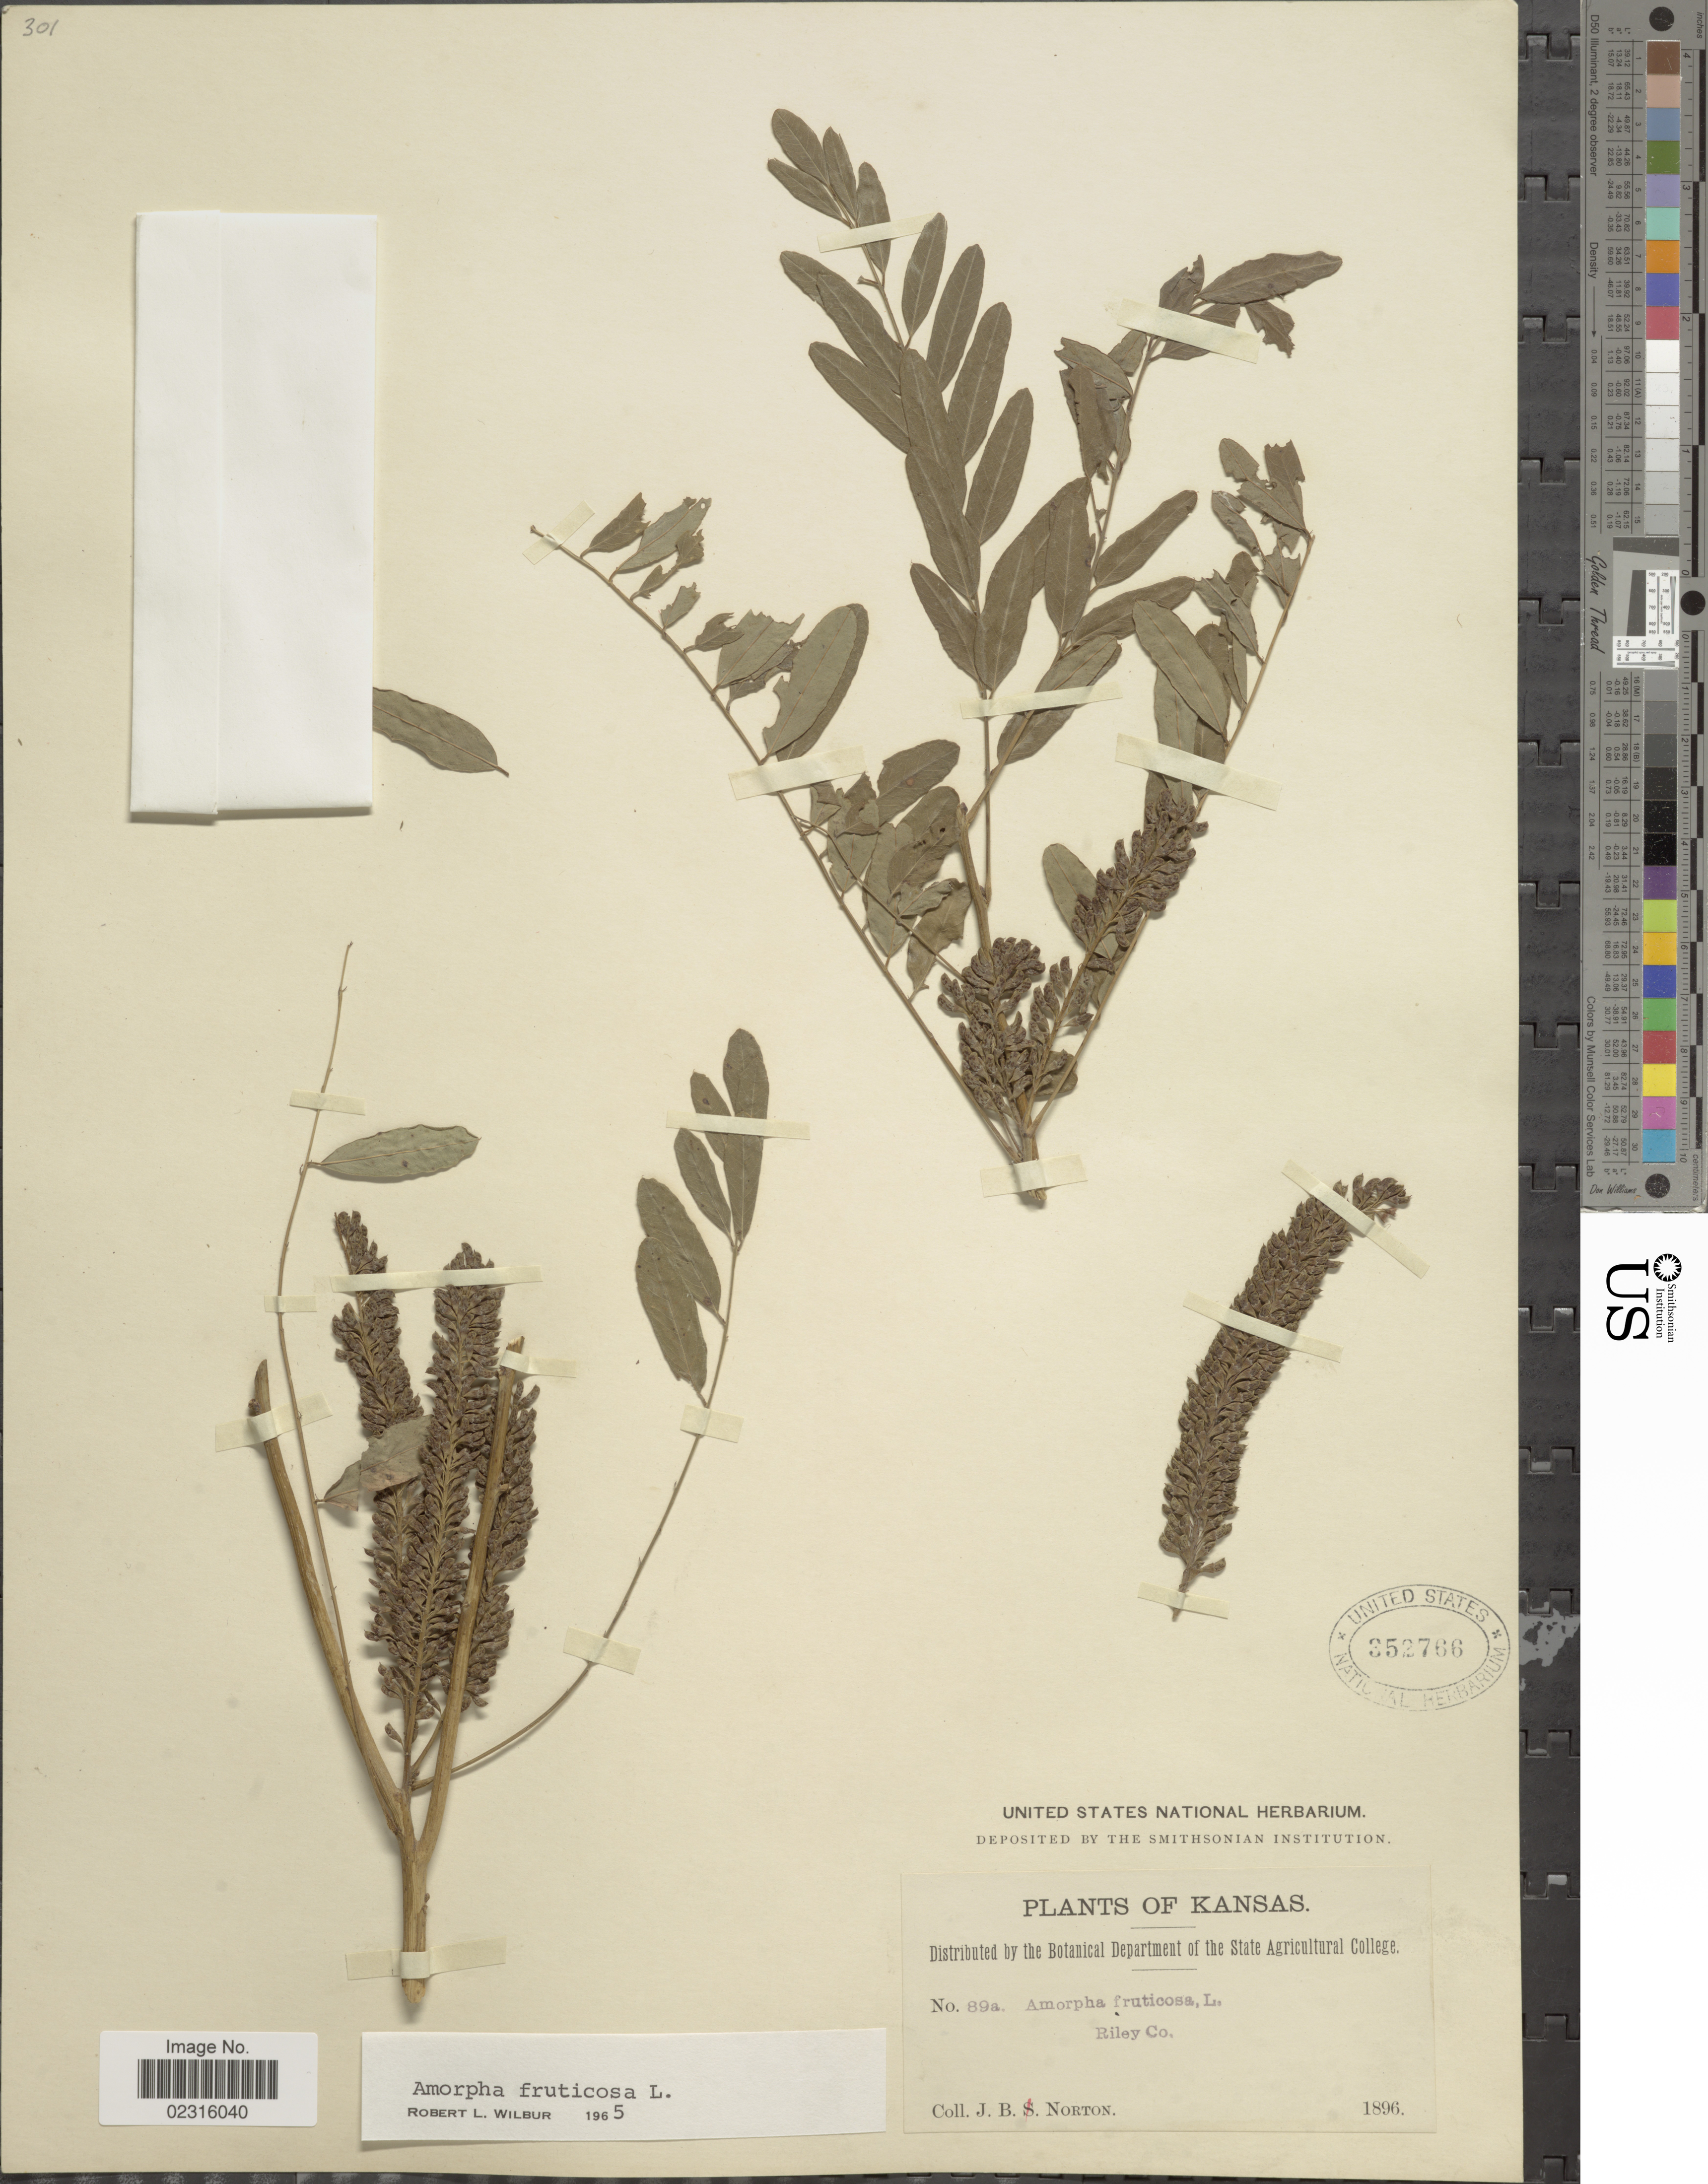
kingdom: Plantae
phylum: Tracheophyta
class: Magnoliopsida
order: Fabales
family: Fabaceae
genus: Amorpha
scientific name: Amorpha fruticosa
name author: L.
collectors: J. B. Norton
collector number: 89a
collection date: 1896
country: United States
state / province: Kansas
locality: Riley Co.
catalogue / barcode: US 352766